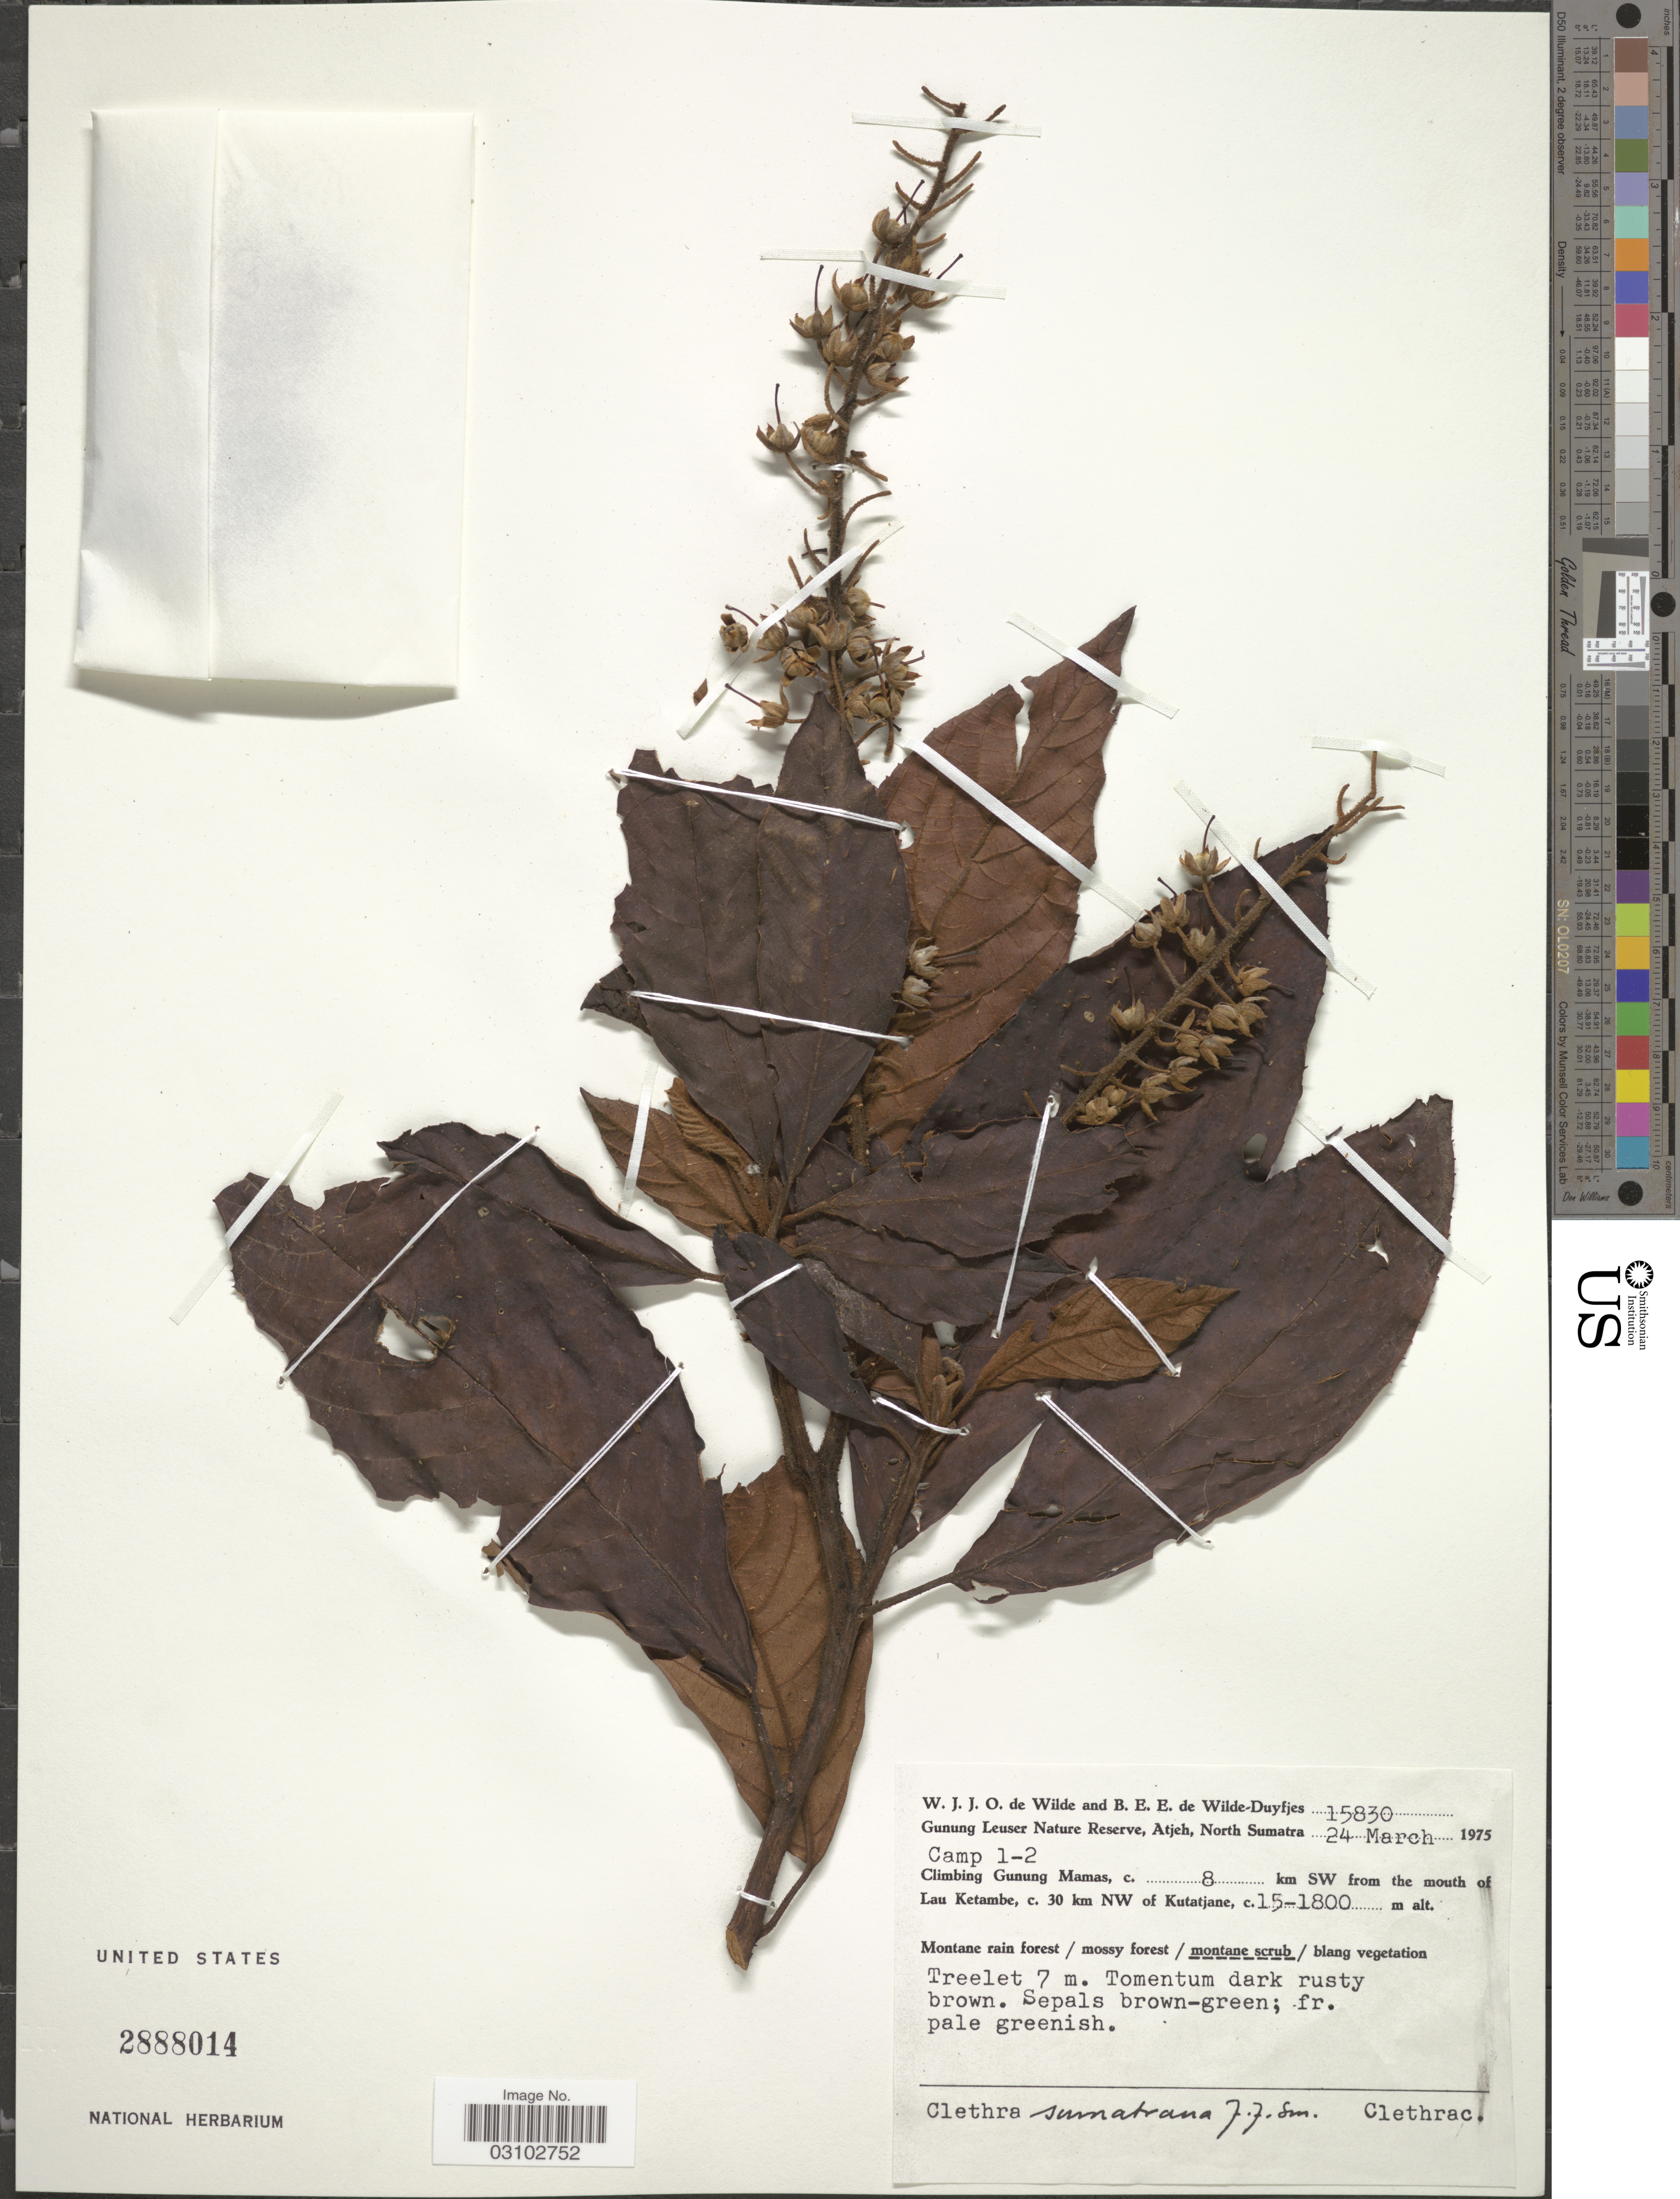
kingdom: Plantae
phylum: Tracheophyta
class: Magnoliopsida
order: Ericales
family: Clethraceae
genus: Clethra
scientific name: Clethra sumatrana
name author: J.J. Sm.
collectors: W. J. de Wilde & B. E. de Wilde-Duyfjes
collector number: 15830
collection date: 1975-03-24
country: Indonesia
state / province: Sumatra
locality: Gunung Leuser Nature Reserve, Atjeh, North Sumatra. Camp 1-2. Climbing Gunung Mamas, c. 8 km SW from the mouth of Lau Ketambe, c. 30 km NW of Kutatjane.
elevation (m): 1500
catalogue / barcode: US 2888014